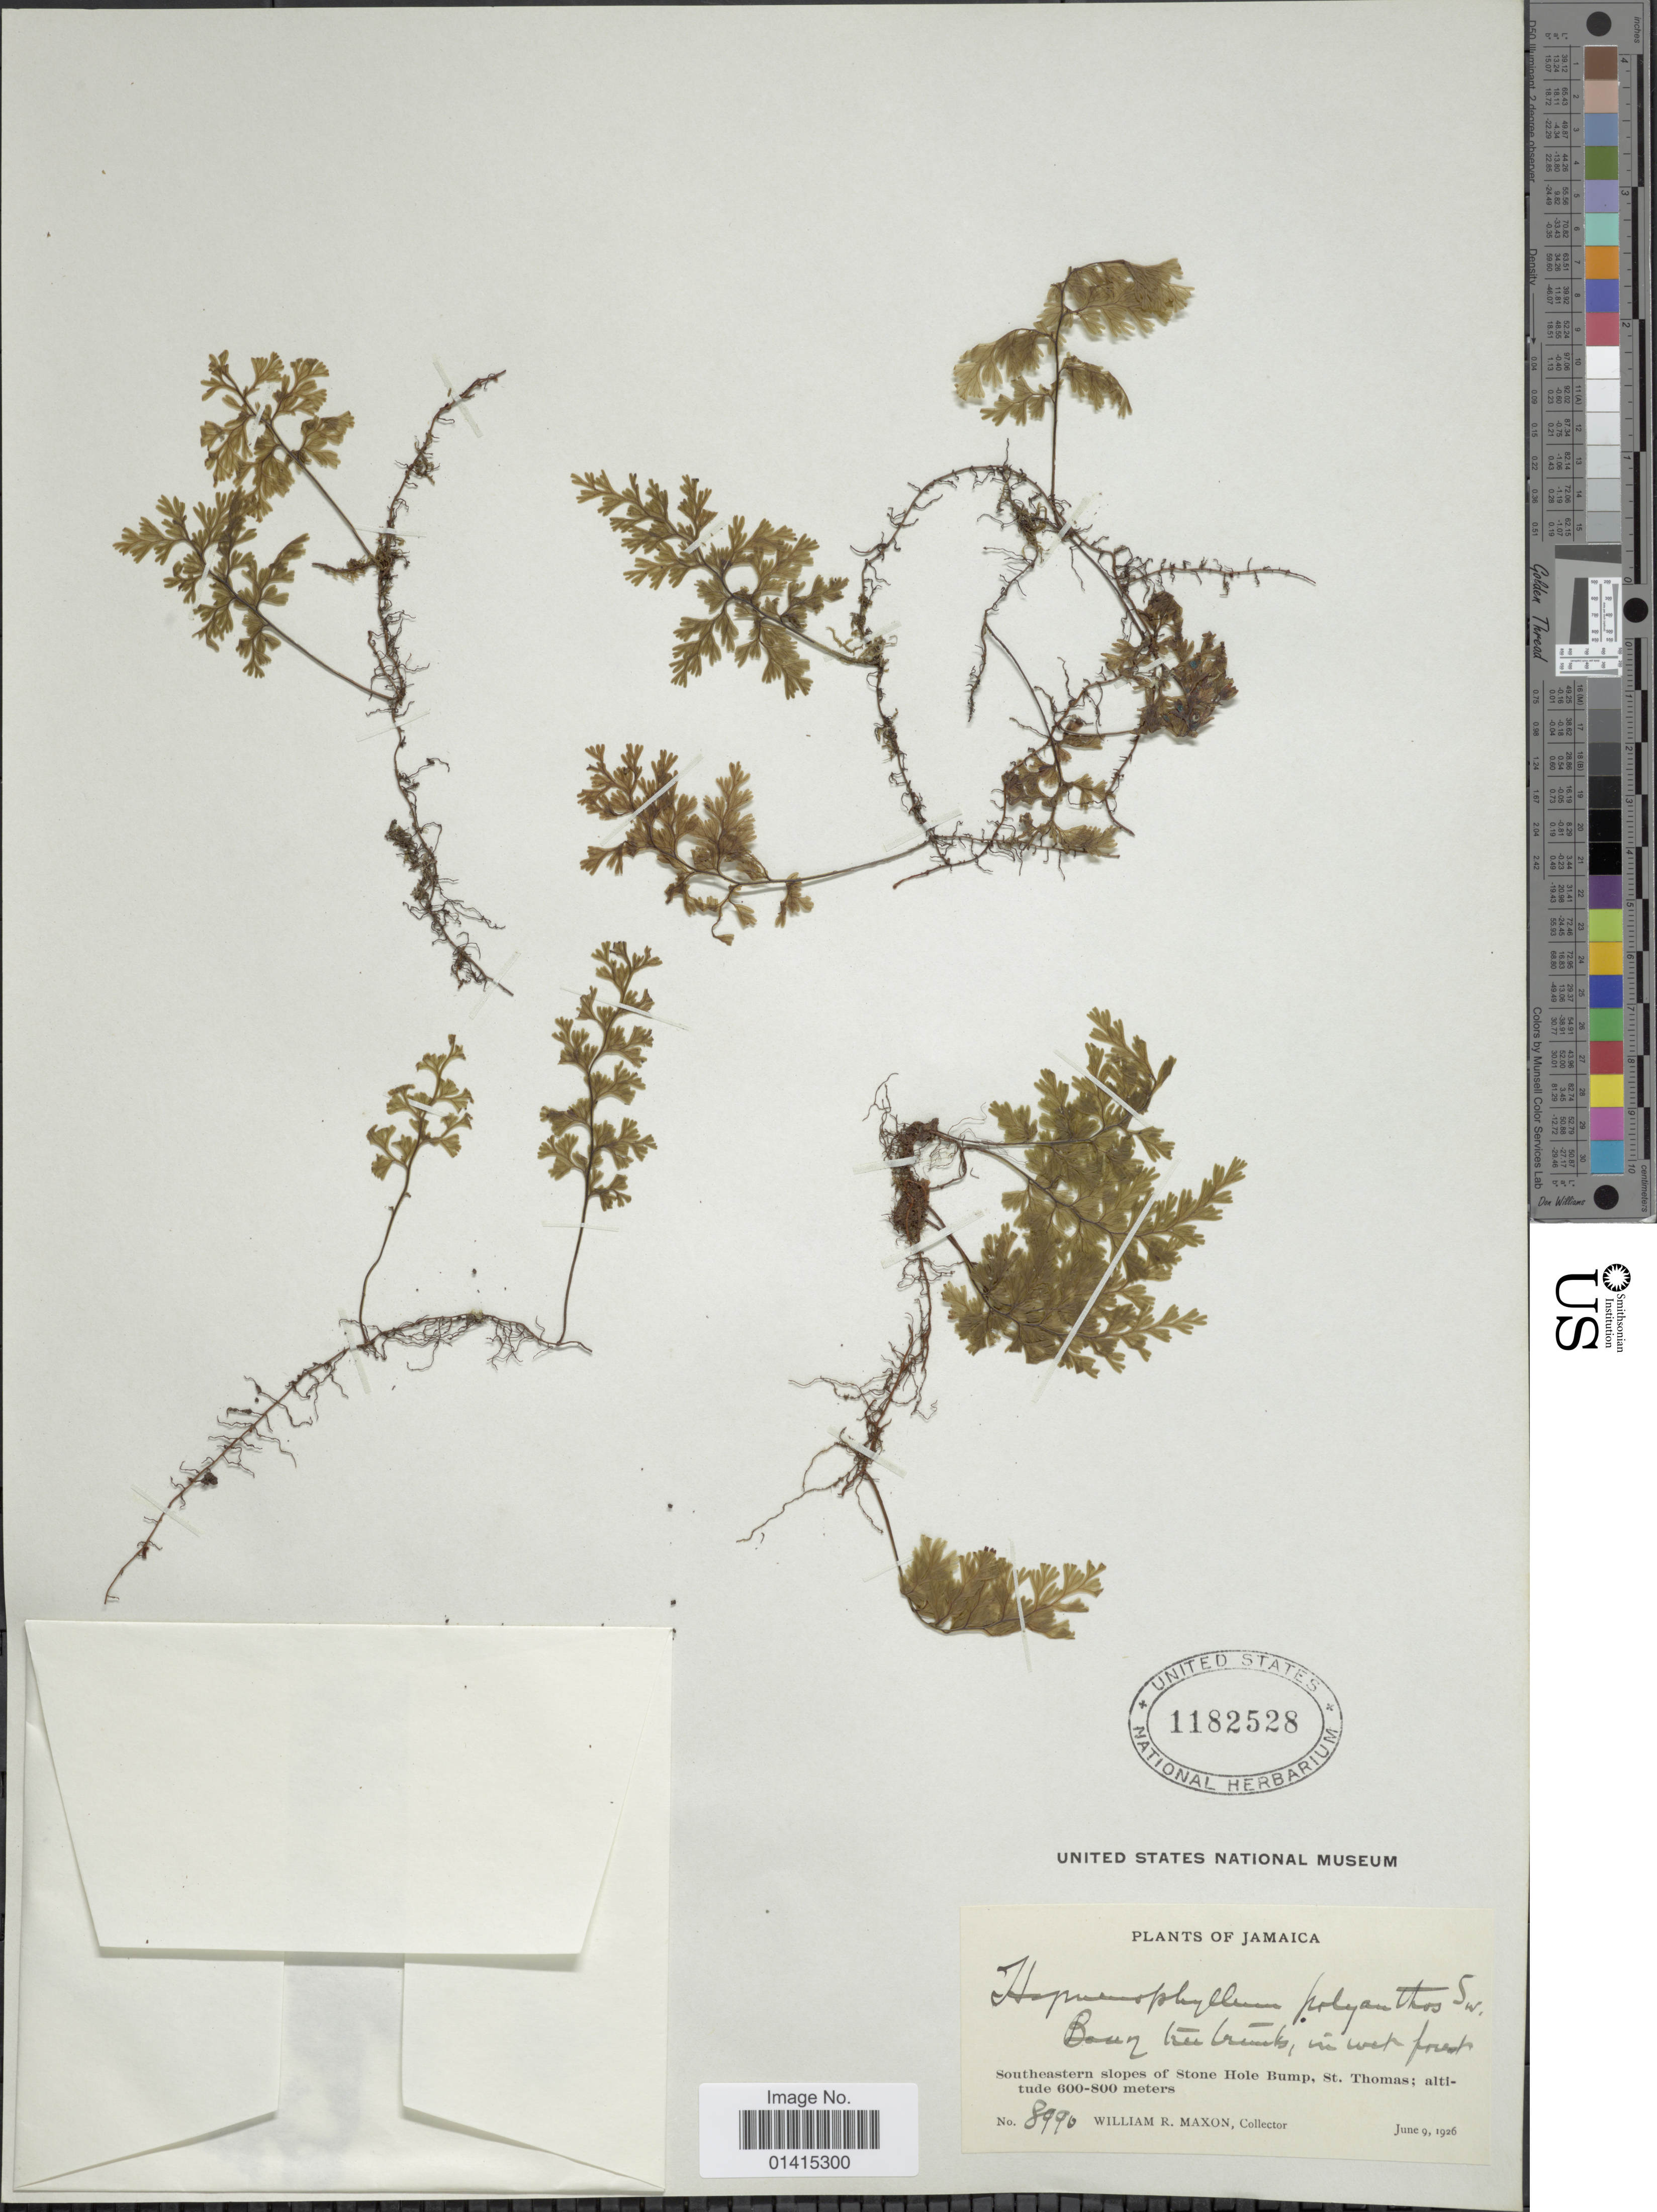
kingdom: Plantae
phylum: Tracheophyta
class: Polypodiopsida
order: Hymenophyllales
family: Hymenophyllaceae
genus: Hymenophyllum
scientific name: Hymenophyllum polyanthos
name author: (Sw.) Sw.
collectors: W. R. Maxon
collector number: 8990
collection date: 1926-06-09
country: Jamaica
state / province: Saint Thomas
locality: Southeastern slopes of Stone Hole Bump, St. Thomas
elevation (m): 600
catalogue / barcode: US 1182528